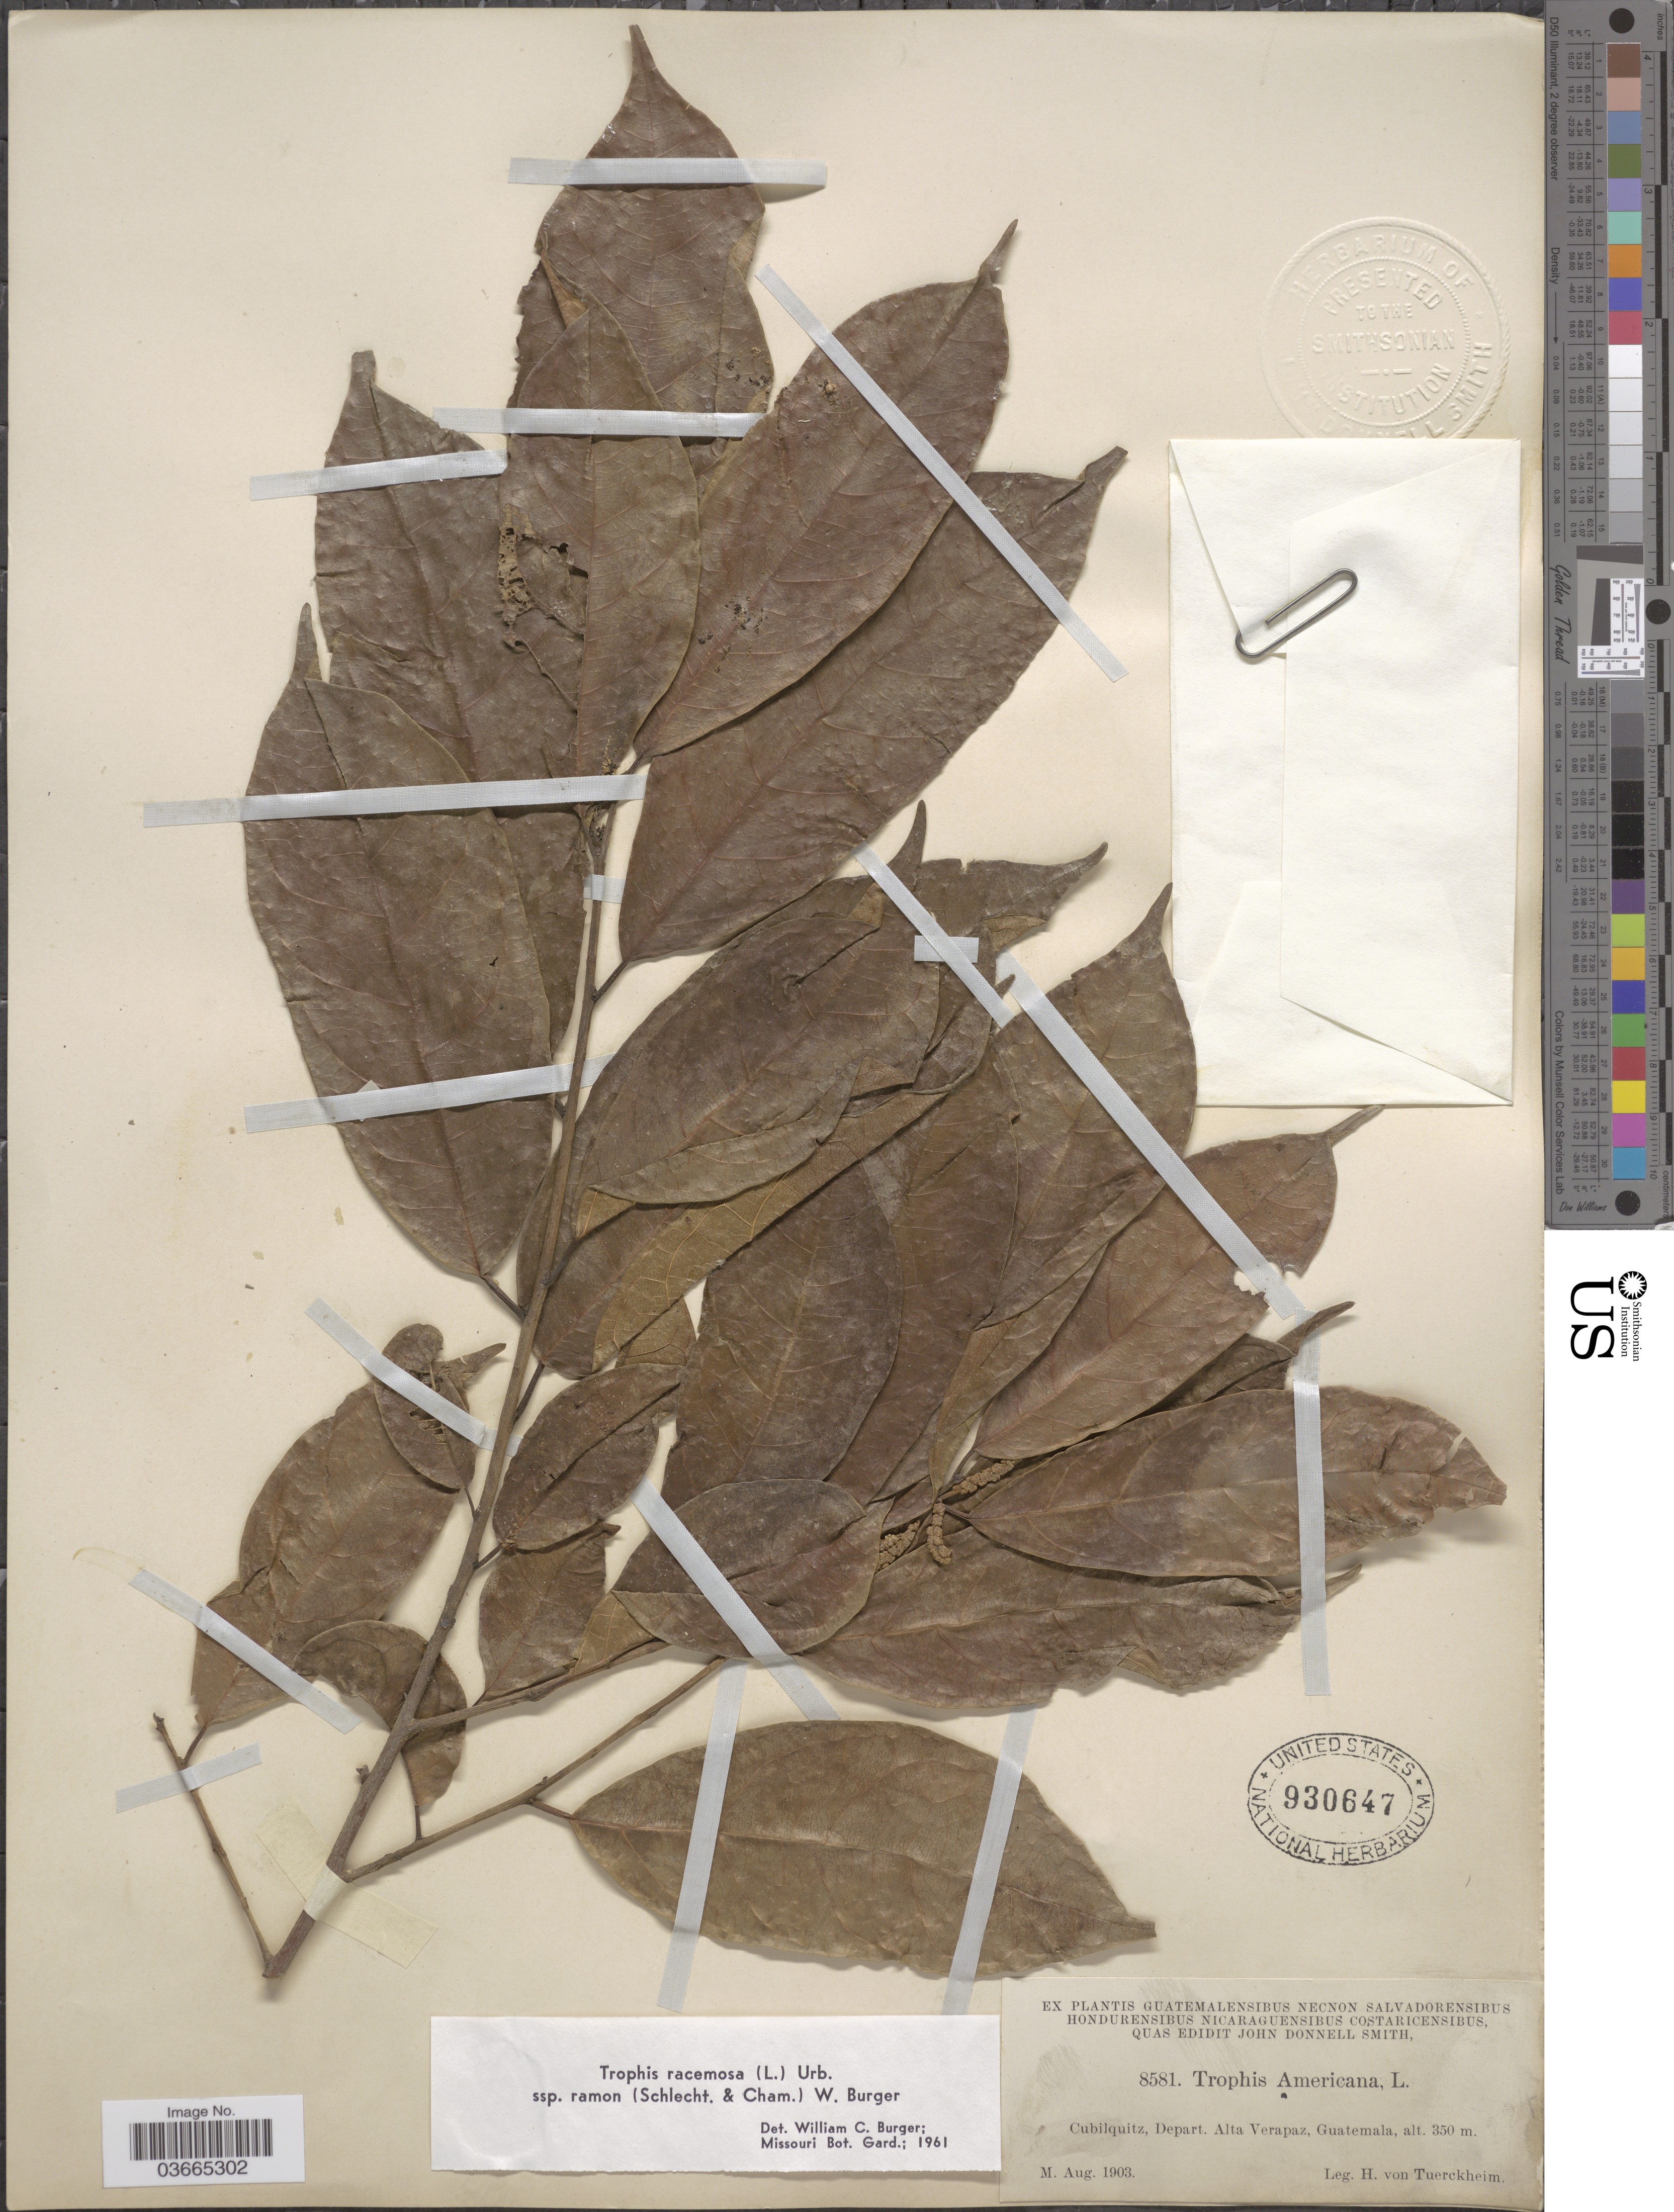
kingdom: Plantae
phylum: Tracheophyta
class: Magnoliopsida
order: Rosales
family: Moraceae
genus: Trophis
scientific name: Trophis racemosa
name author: (L.) Urb.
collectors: H. von Tuerckheim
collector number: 8581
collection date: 1903-08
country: Guatemala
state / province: Alta Verapaz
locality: Cubilquitz, Depart. Alta Verapaz.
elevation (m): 350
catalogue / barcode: US 930647